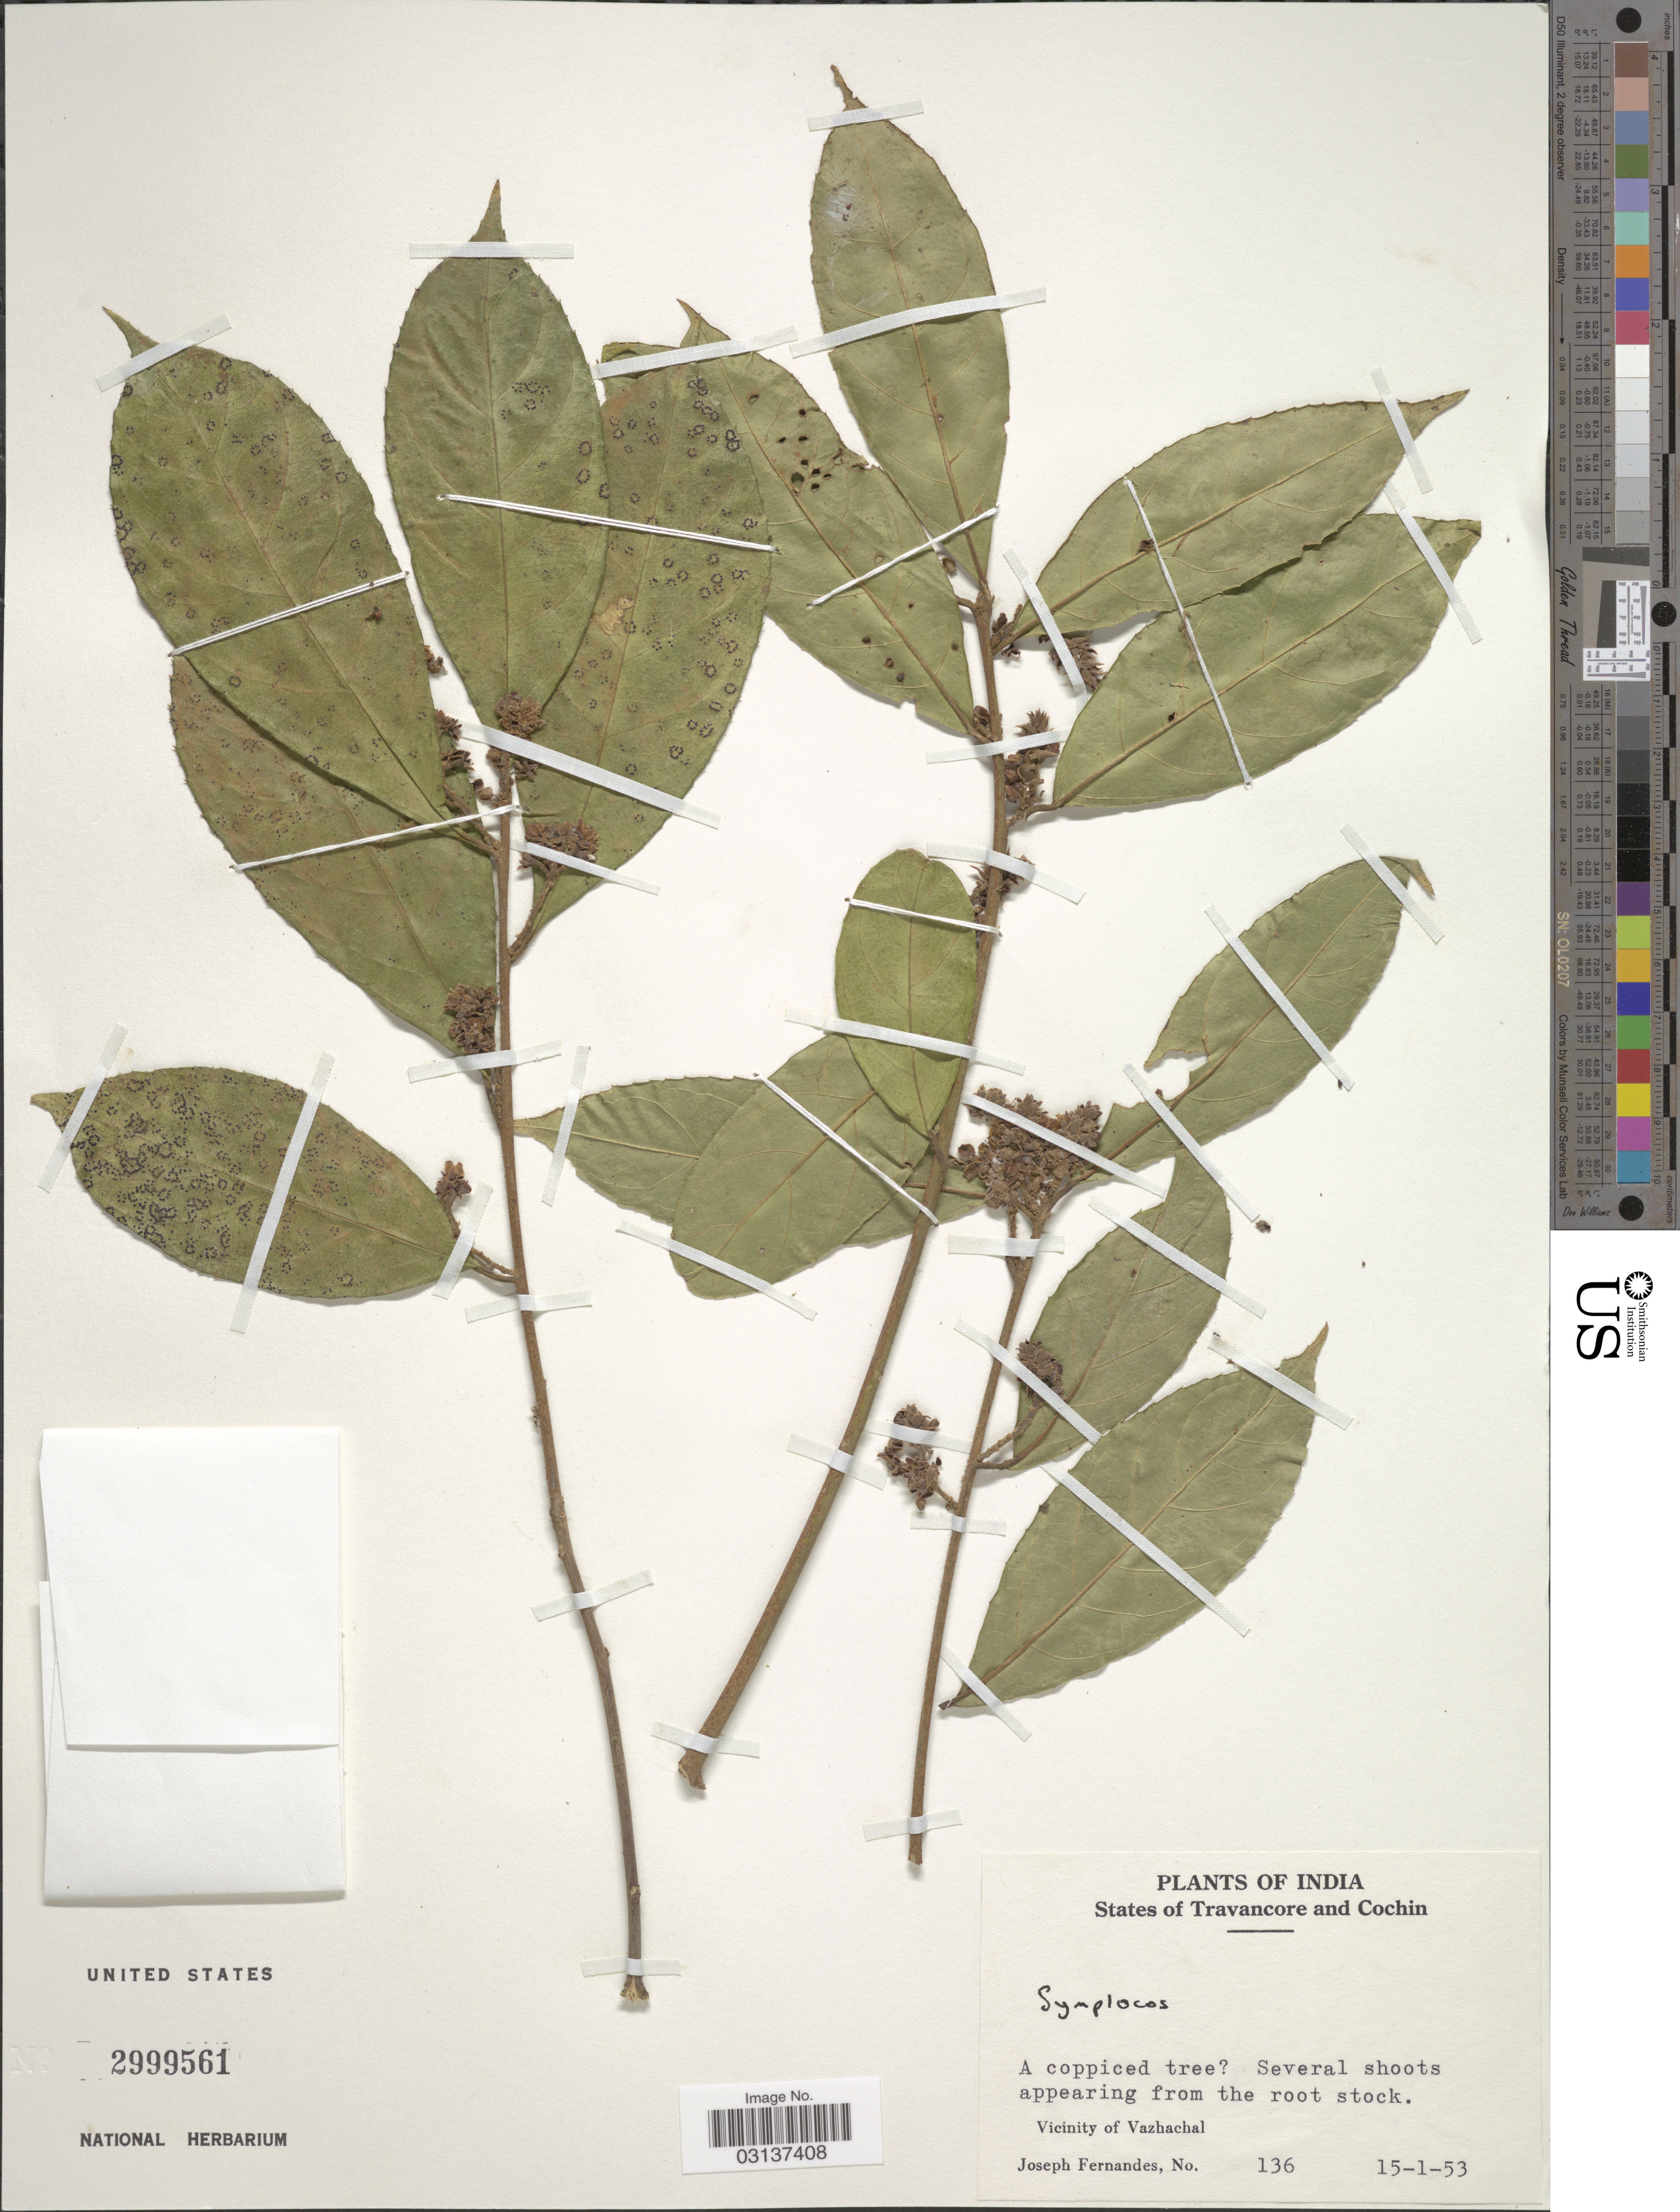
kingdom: Plantae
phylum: Tracheophyta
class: Magnoliopsida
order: Ericales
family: Symplocaceae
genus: Symplocos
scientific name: Symplocos sp.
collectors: J. Fernandes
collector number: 136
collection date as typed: Transcribed d/m/y: 15/1/53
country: India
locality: States of Travancore and Cochin, Vicinity of Vazhachal.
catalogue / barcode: US 2999561